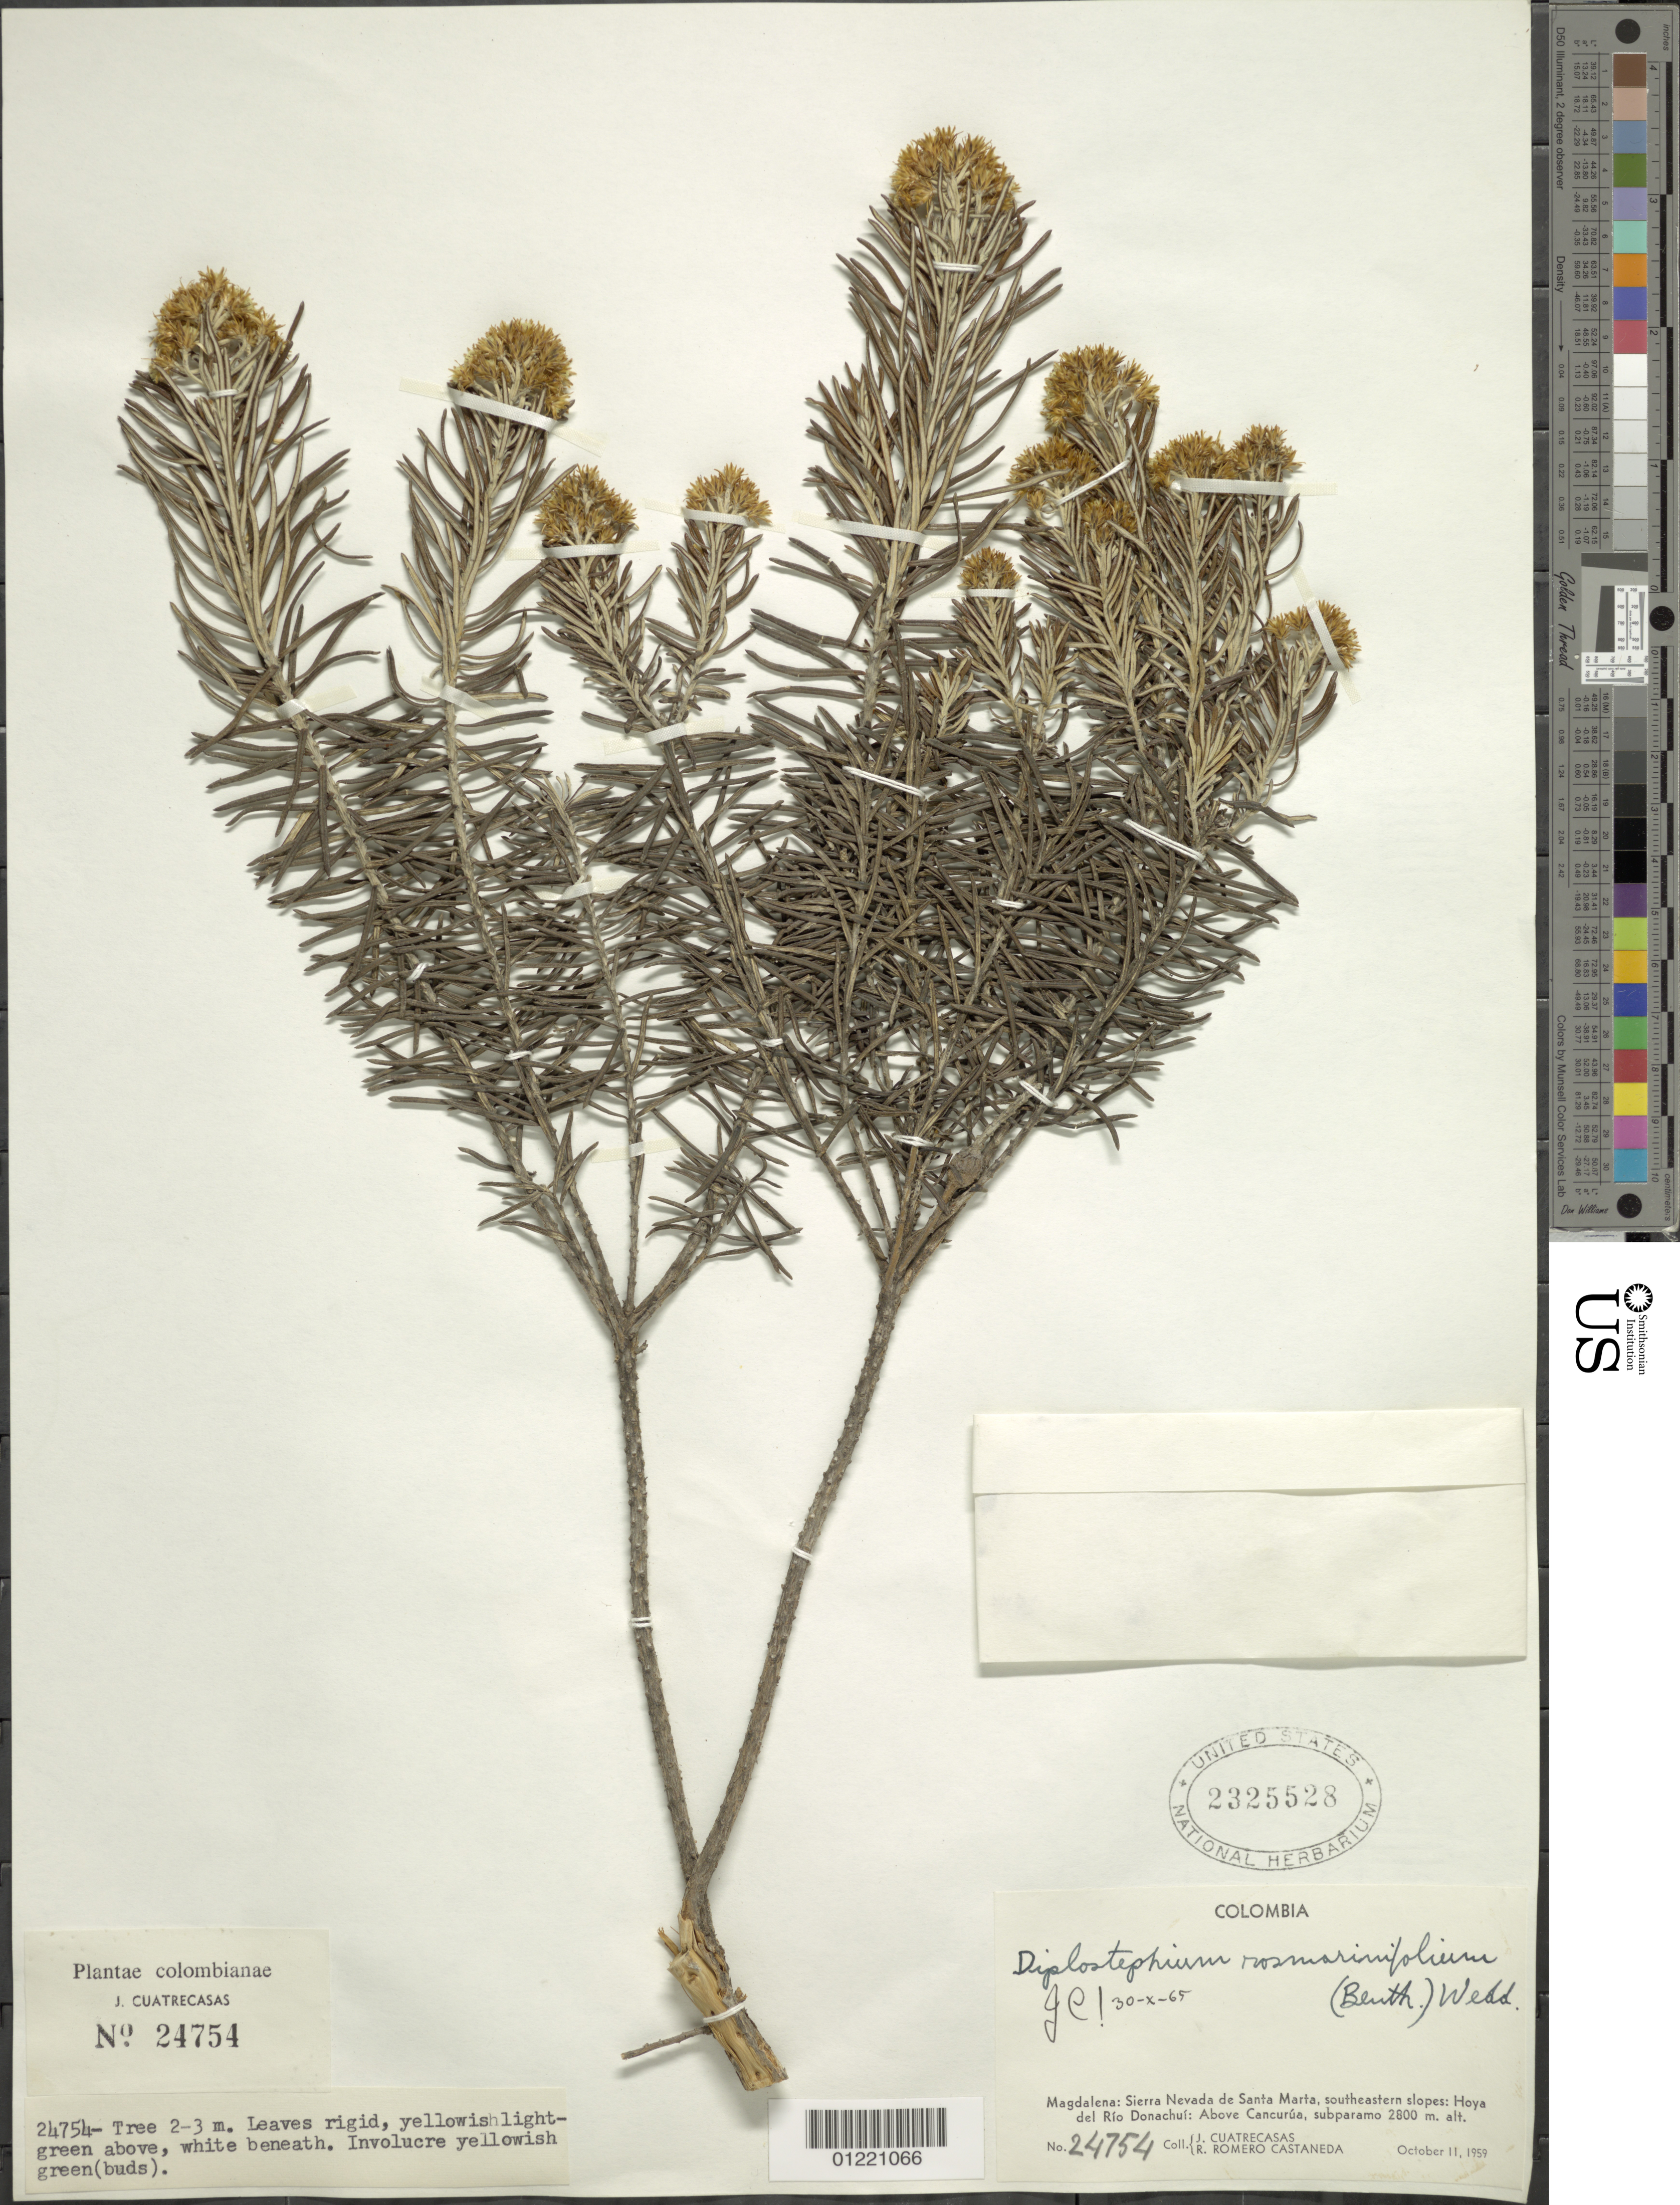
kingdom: Plantae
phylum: Tracheophyta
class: Magnoliopsida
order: Asterales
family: Asteraceae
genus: Diplostephium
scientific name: Diplostephium rosmarinifolium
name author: (Benth.) Wedd.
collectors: J. Cuatrecasas & R. Romero Castañeda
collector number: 24754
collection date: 1959-10-11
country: Colombia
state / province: Magdalena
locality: Sierra Nevada de Santa Marta, southeastern slopes: Hoya del Río Donachuí: Above Cancurua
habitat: subparamo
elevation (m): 2800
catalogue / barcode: US 2325528